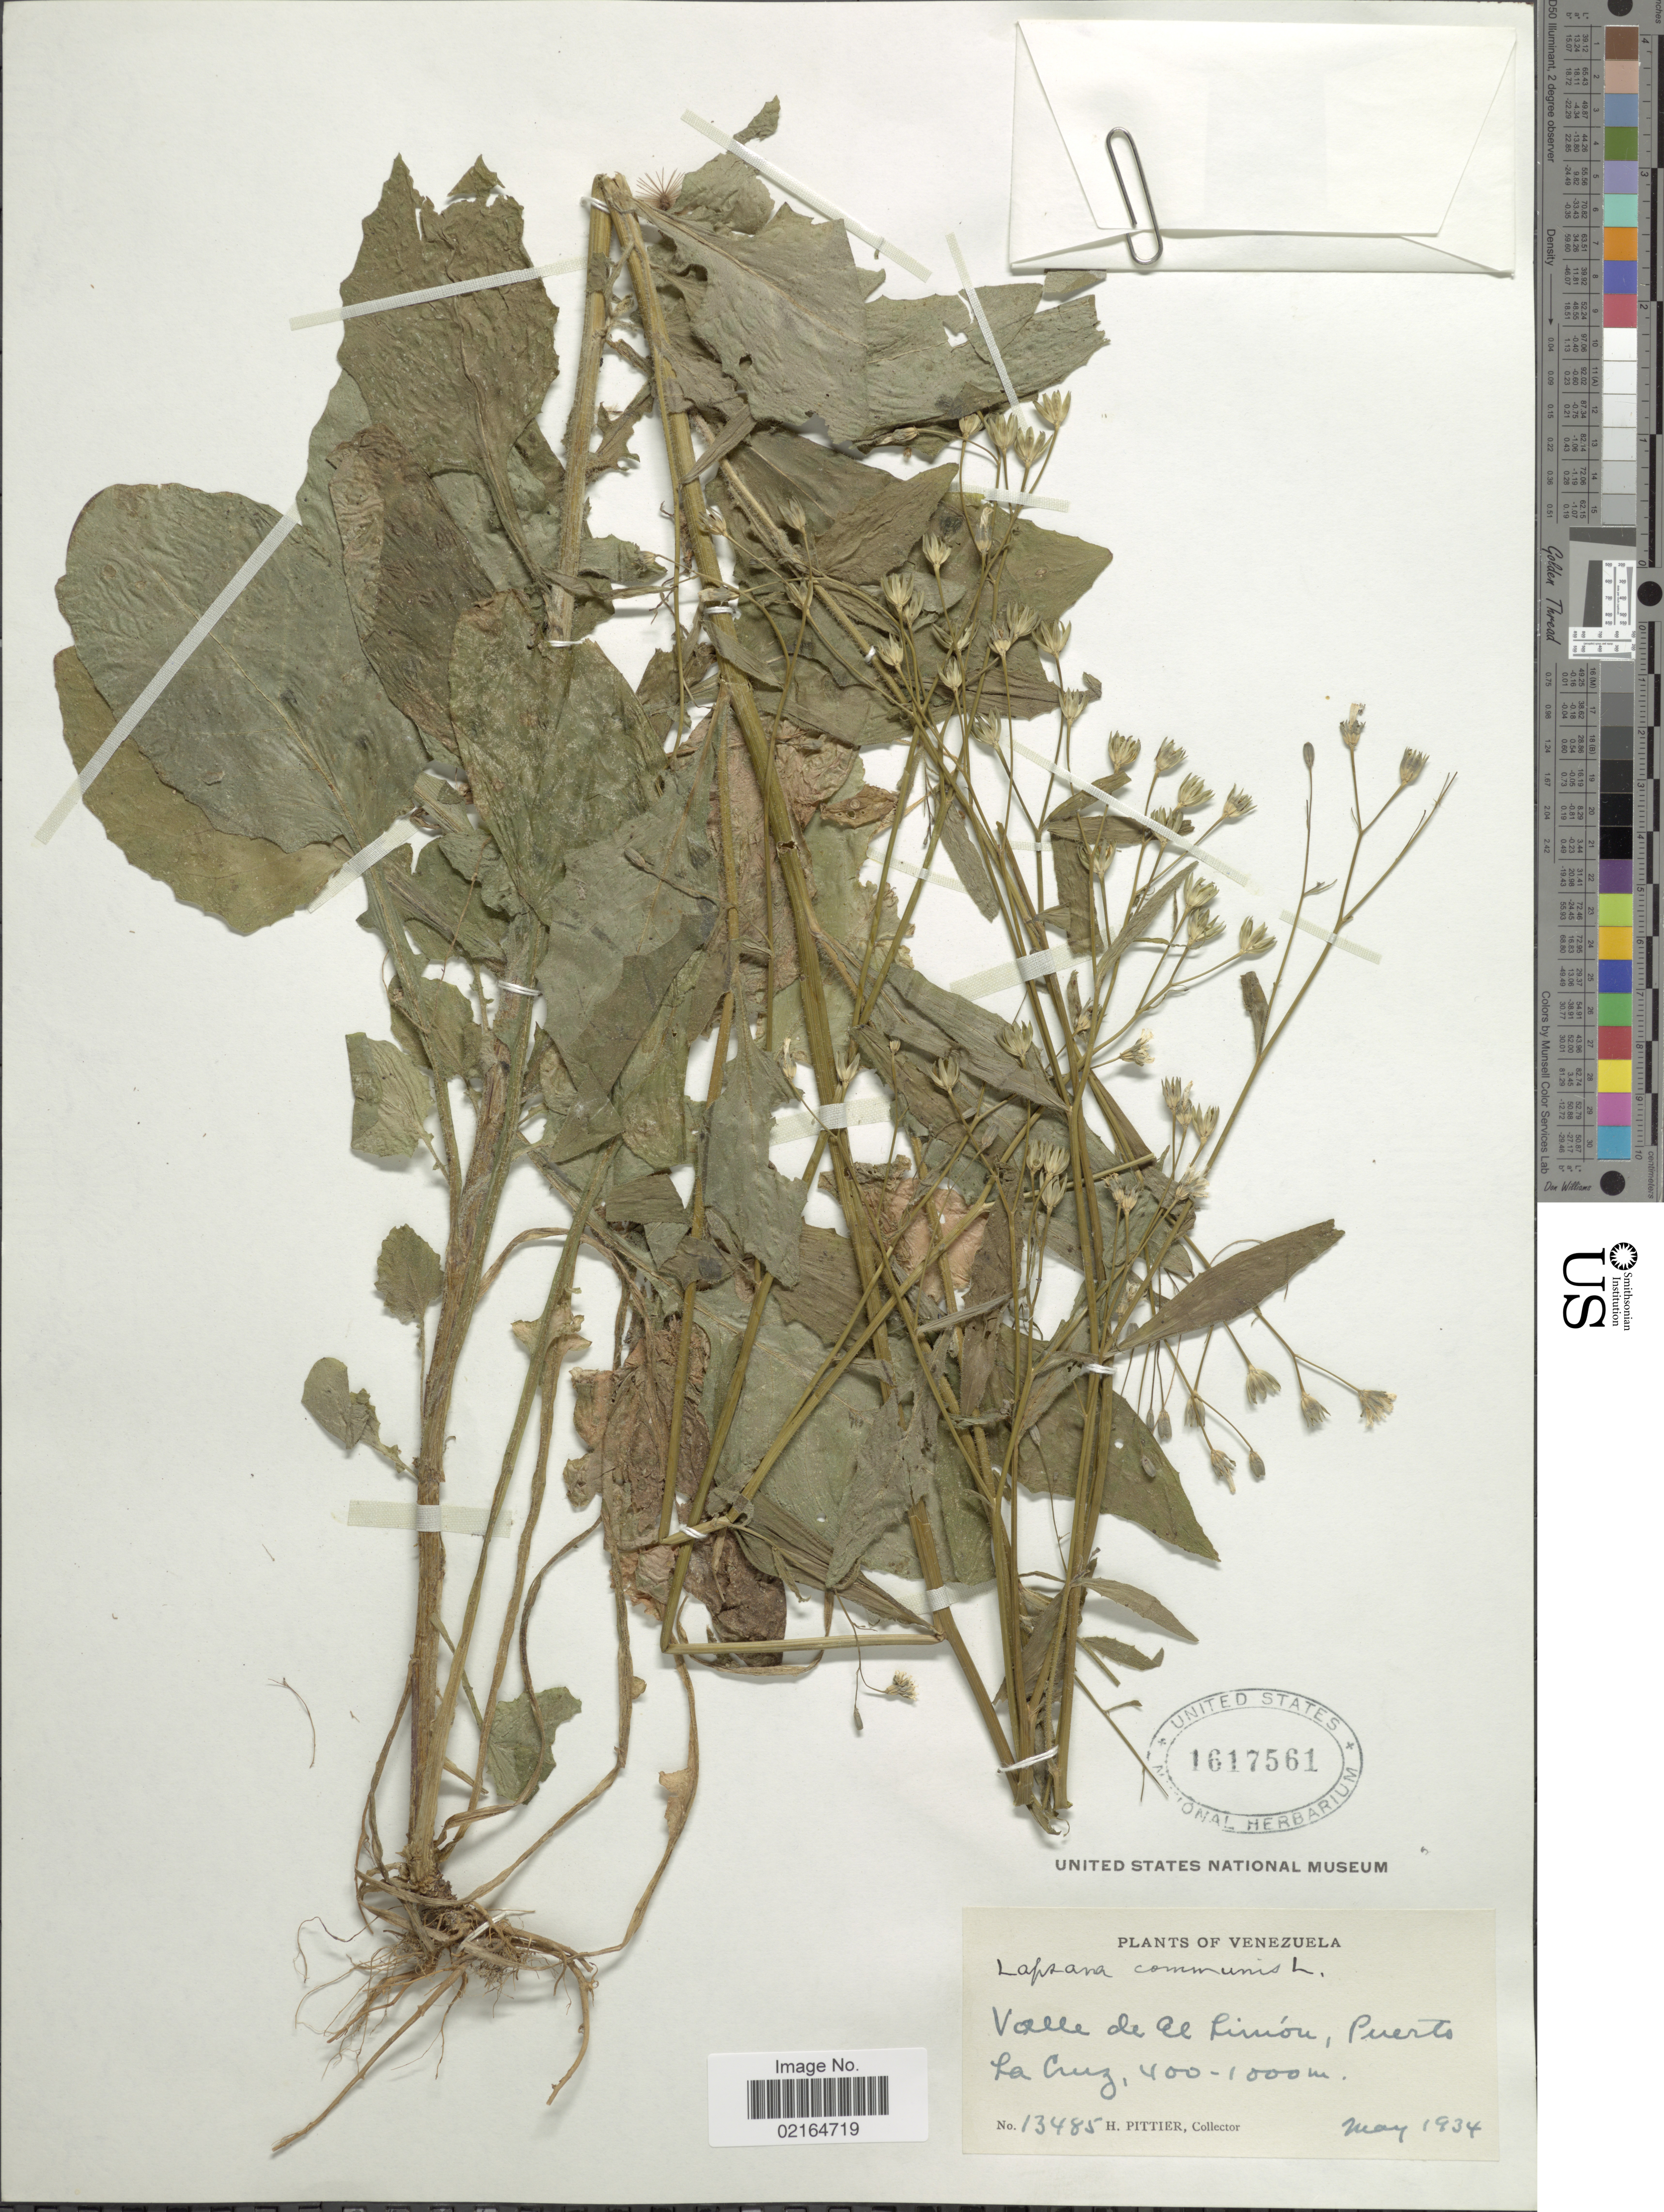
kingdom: Plantae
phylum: Tracheophyta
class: Magnoliopsida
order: Asterales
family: Asteraceae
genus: Lapsana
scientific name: Lapsana communis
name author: L.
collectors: H. F. Pittier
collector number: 13485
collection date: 1934-05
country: Venezuela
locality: Valle de El Limon, Puerto La Cruz.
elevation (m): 400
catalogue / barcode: US 1617561